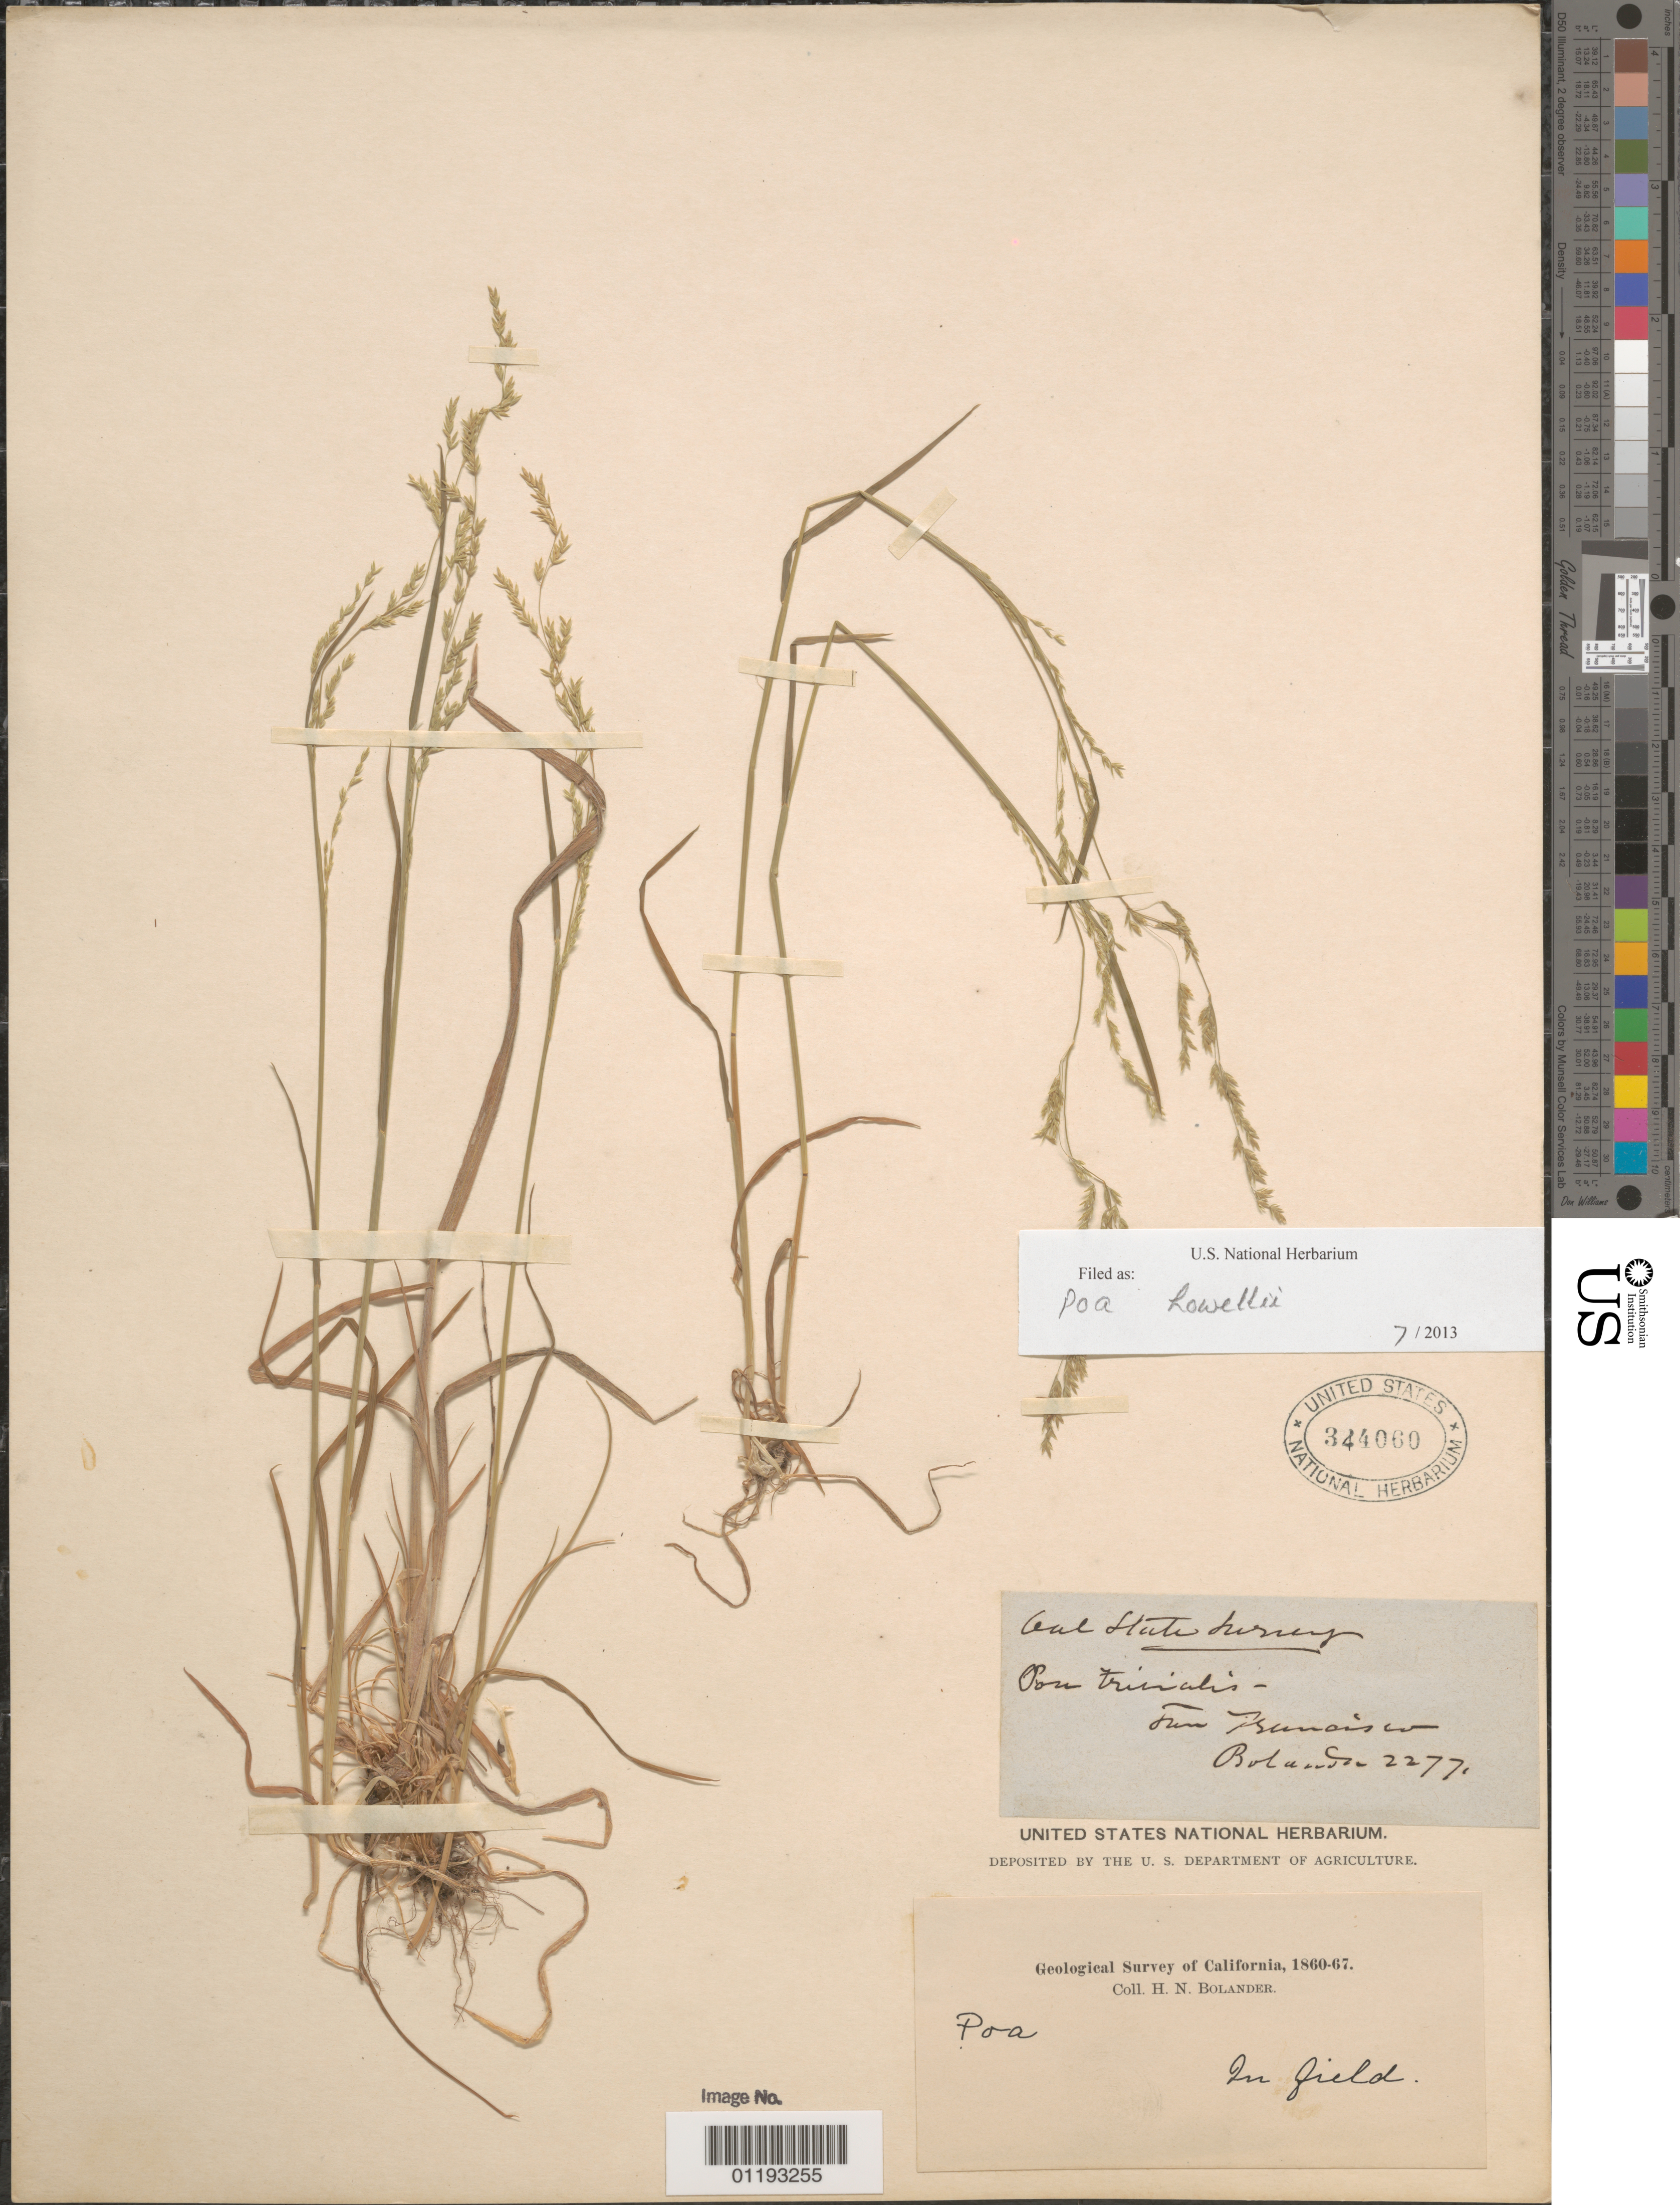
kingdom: Plantae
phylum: Tracheophyta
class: Liliopsida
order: Poales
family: Poaceae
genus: Poa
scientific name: Poa howellii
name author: Vasey & Scribn.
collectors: H. Bolander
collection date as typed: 1860 to -- --- 1867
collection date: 1860/1867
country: United States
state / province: California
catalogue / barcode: US 344060